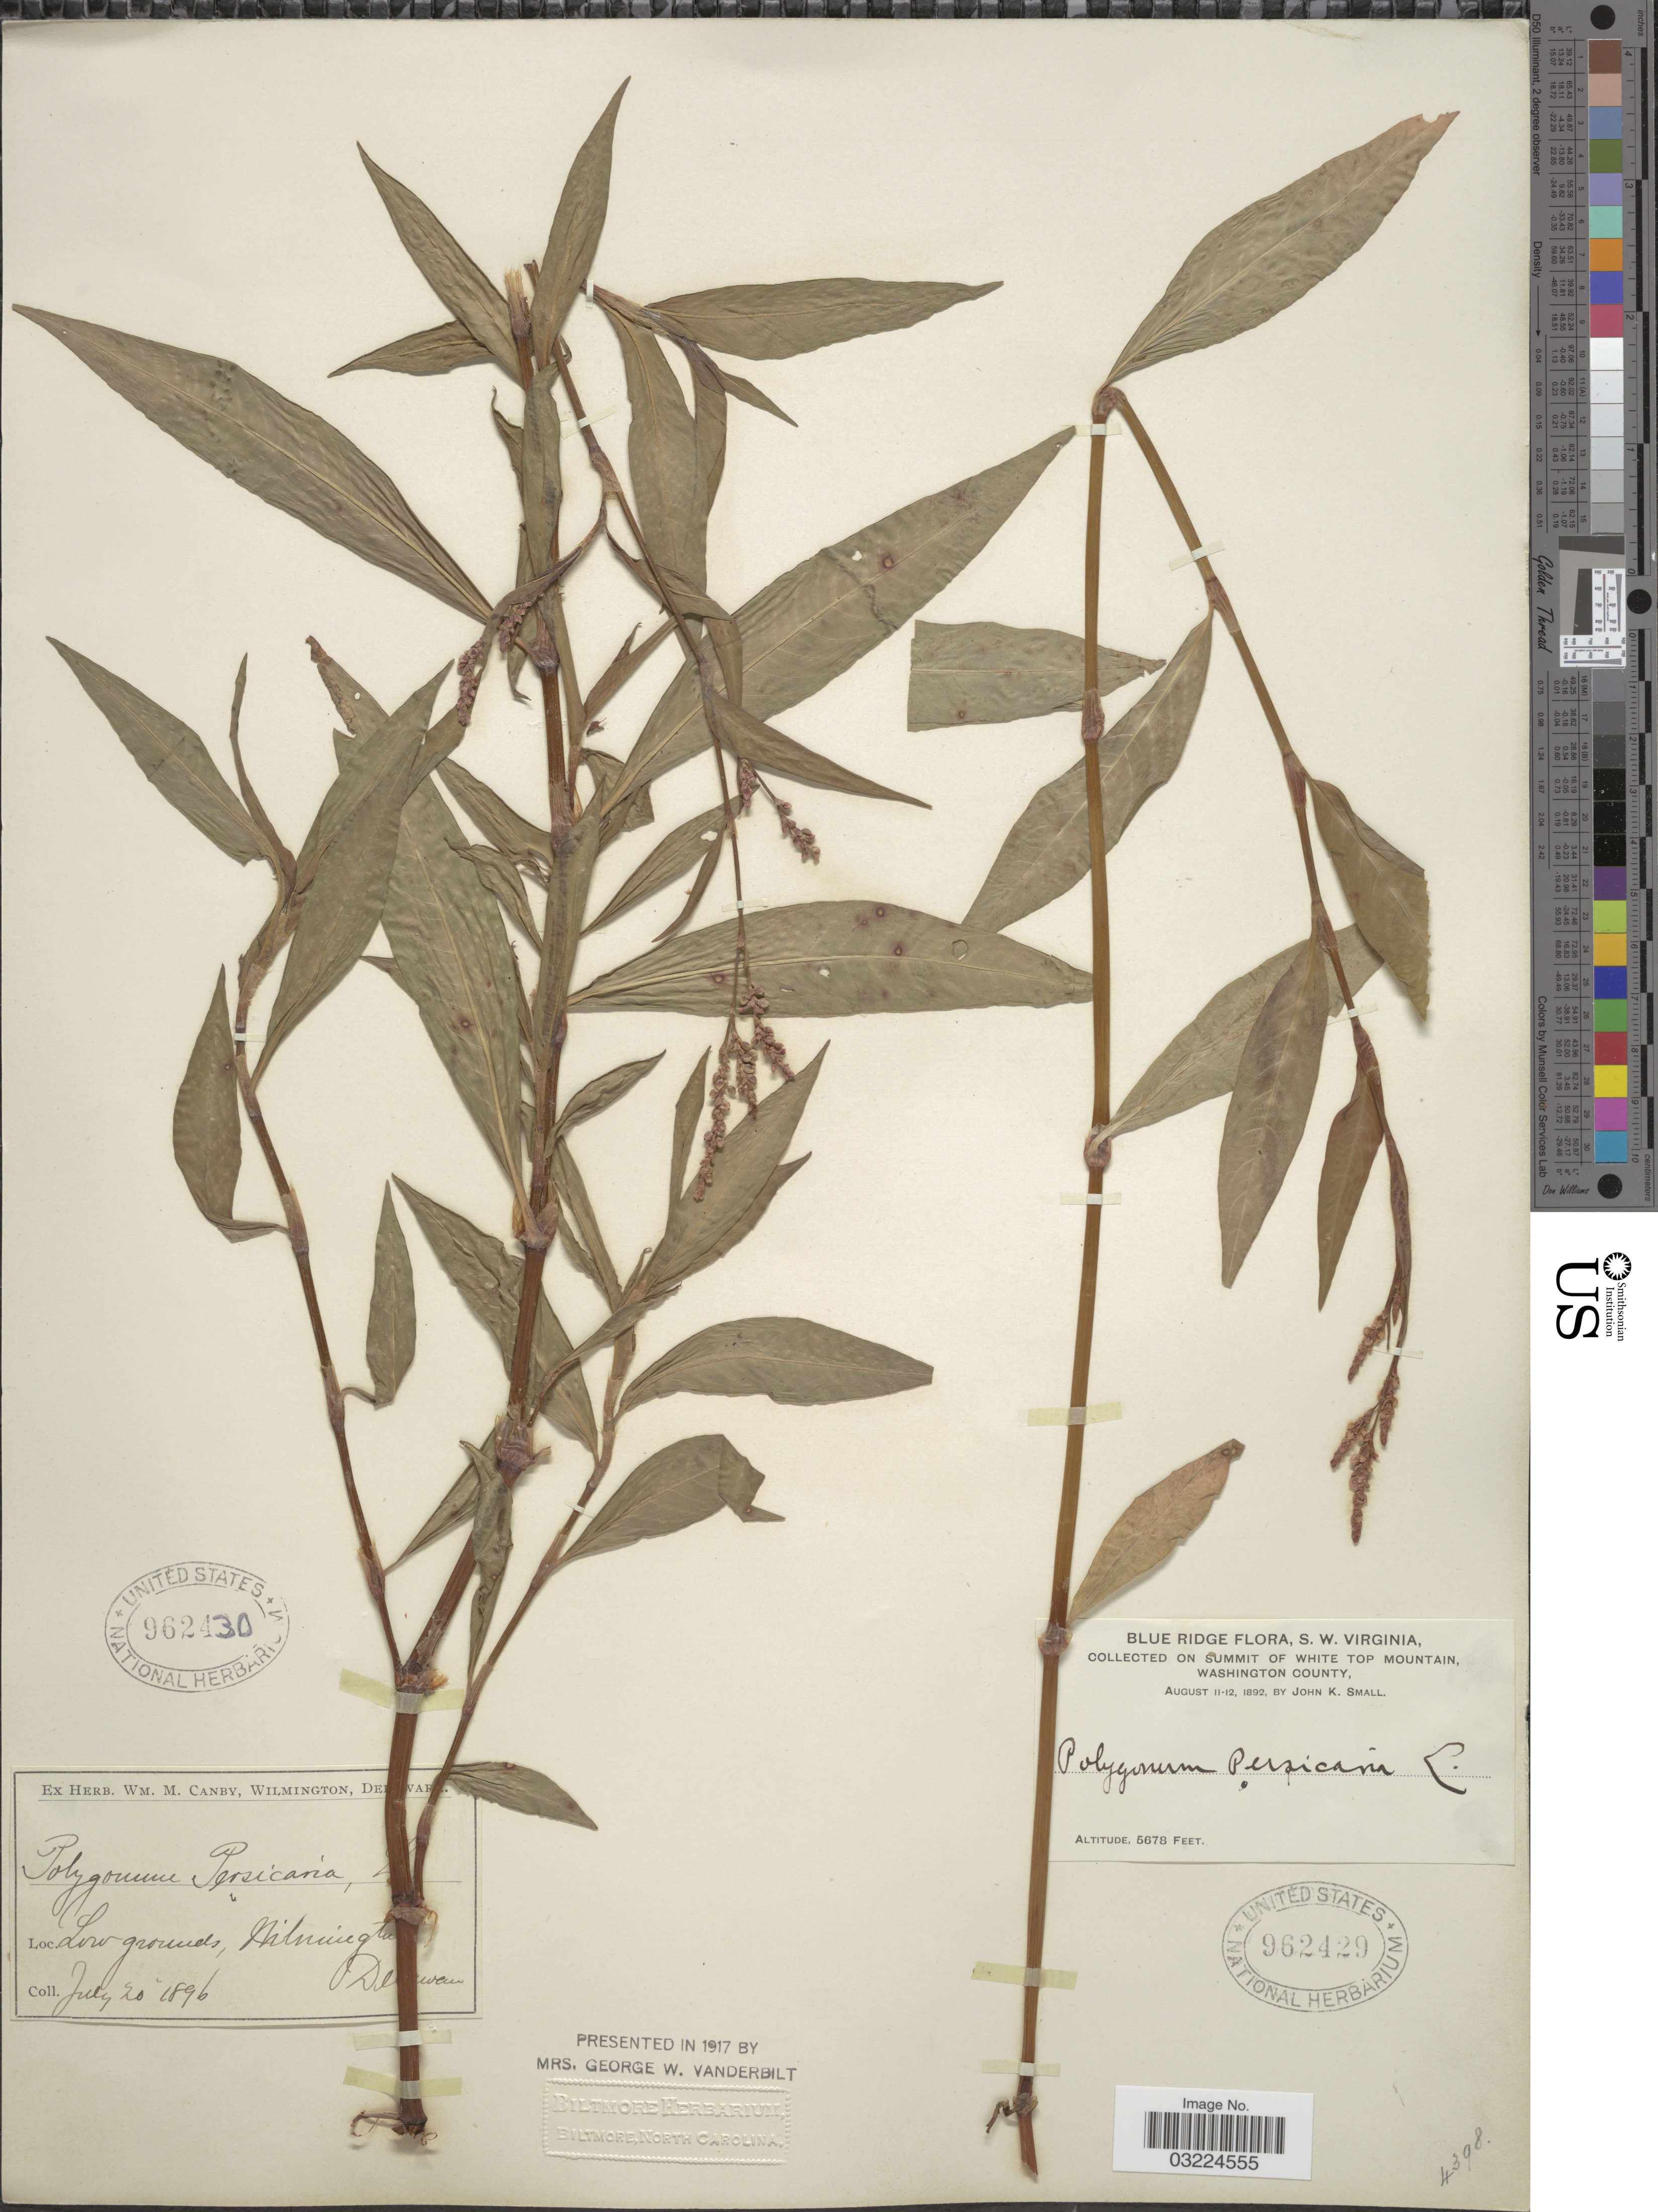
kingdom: Plantae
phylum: Tracheophyta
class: Magnoliopsida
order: Caryophyllales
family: Polygonaceae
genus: Persicaria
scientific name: Persicaria maculosa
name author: S.F. Gray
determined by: Atha, D. E.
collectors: ex herb. W.M. Canby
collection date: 1896-07-20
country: United States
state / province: Delaware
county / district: New Castle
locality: Wilmington, Delaware.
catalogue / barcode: US 962430